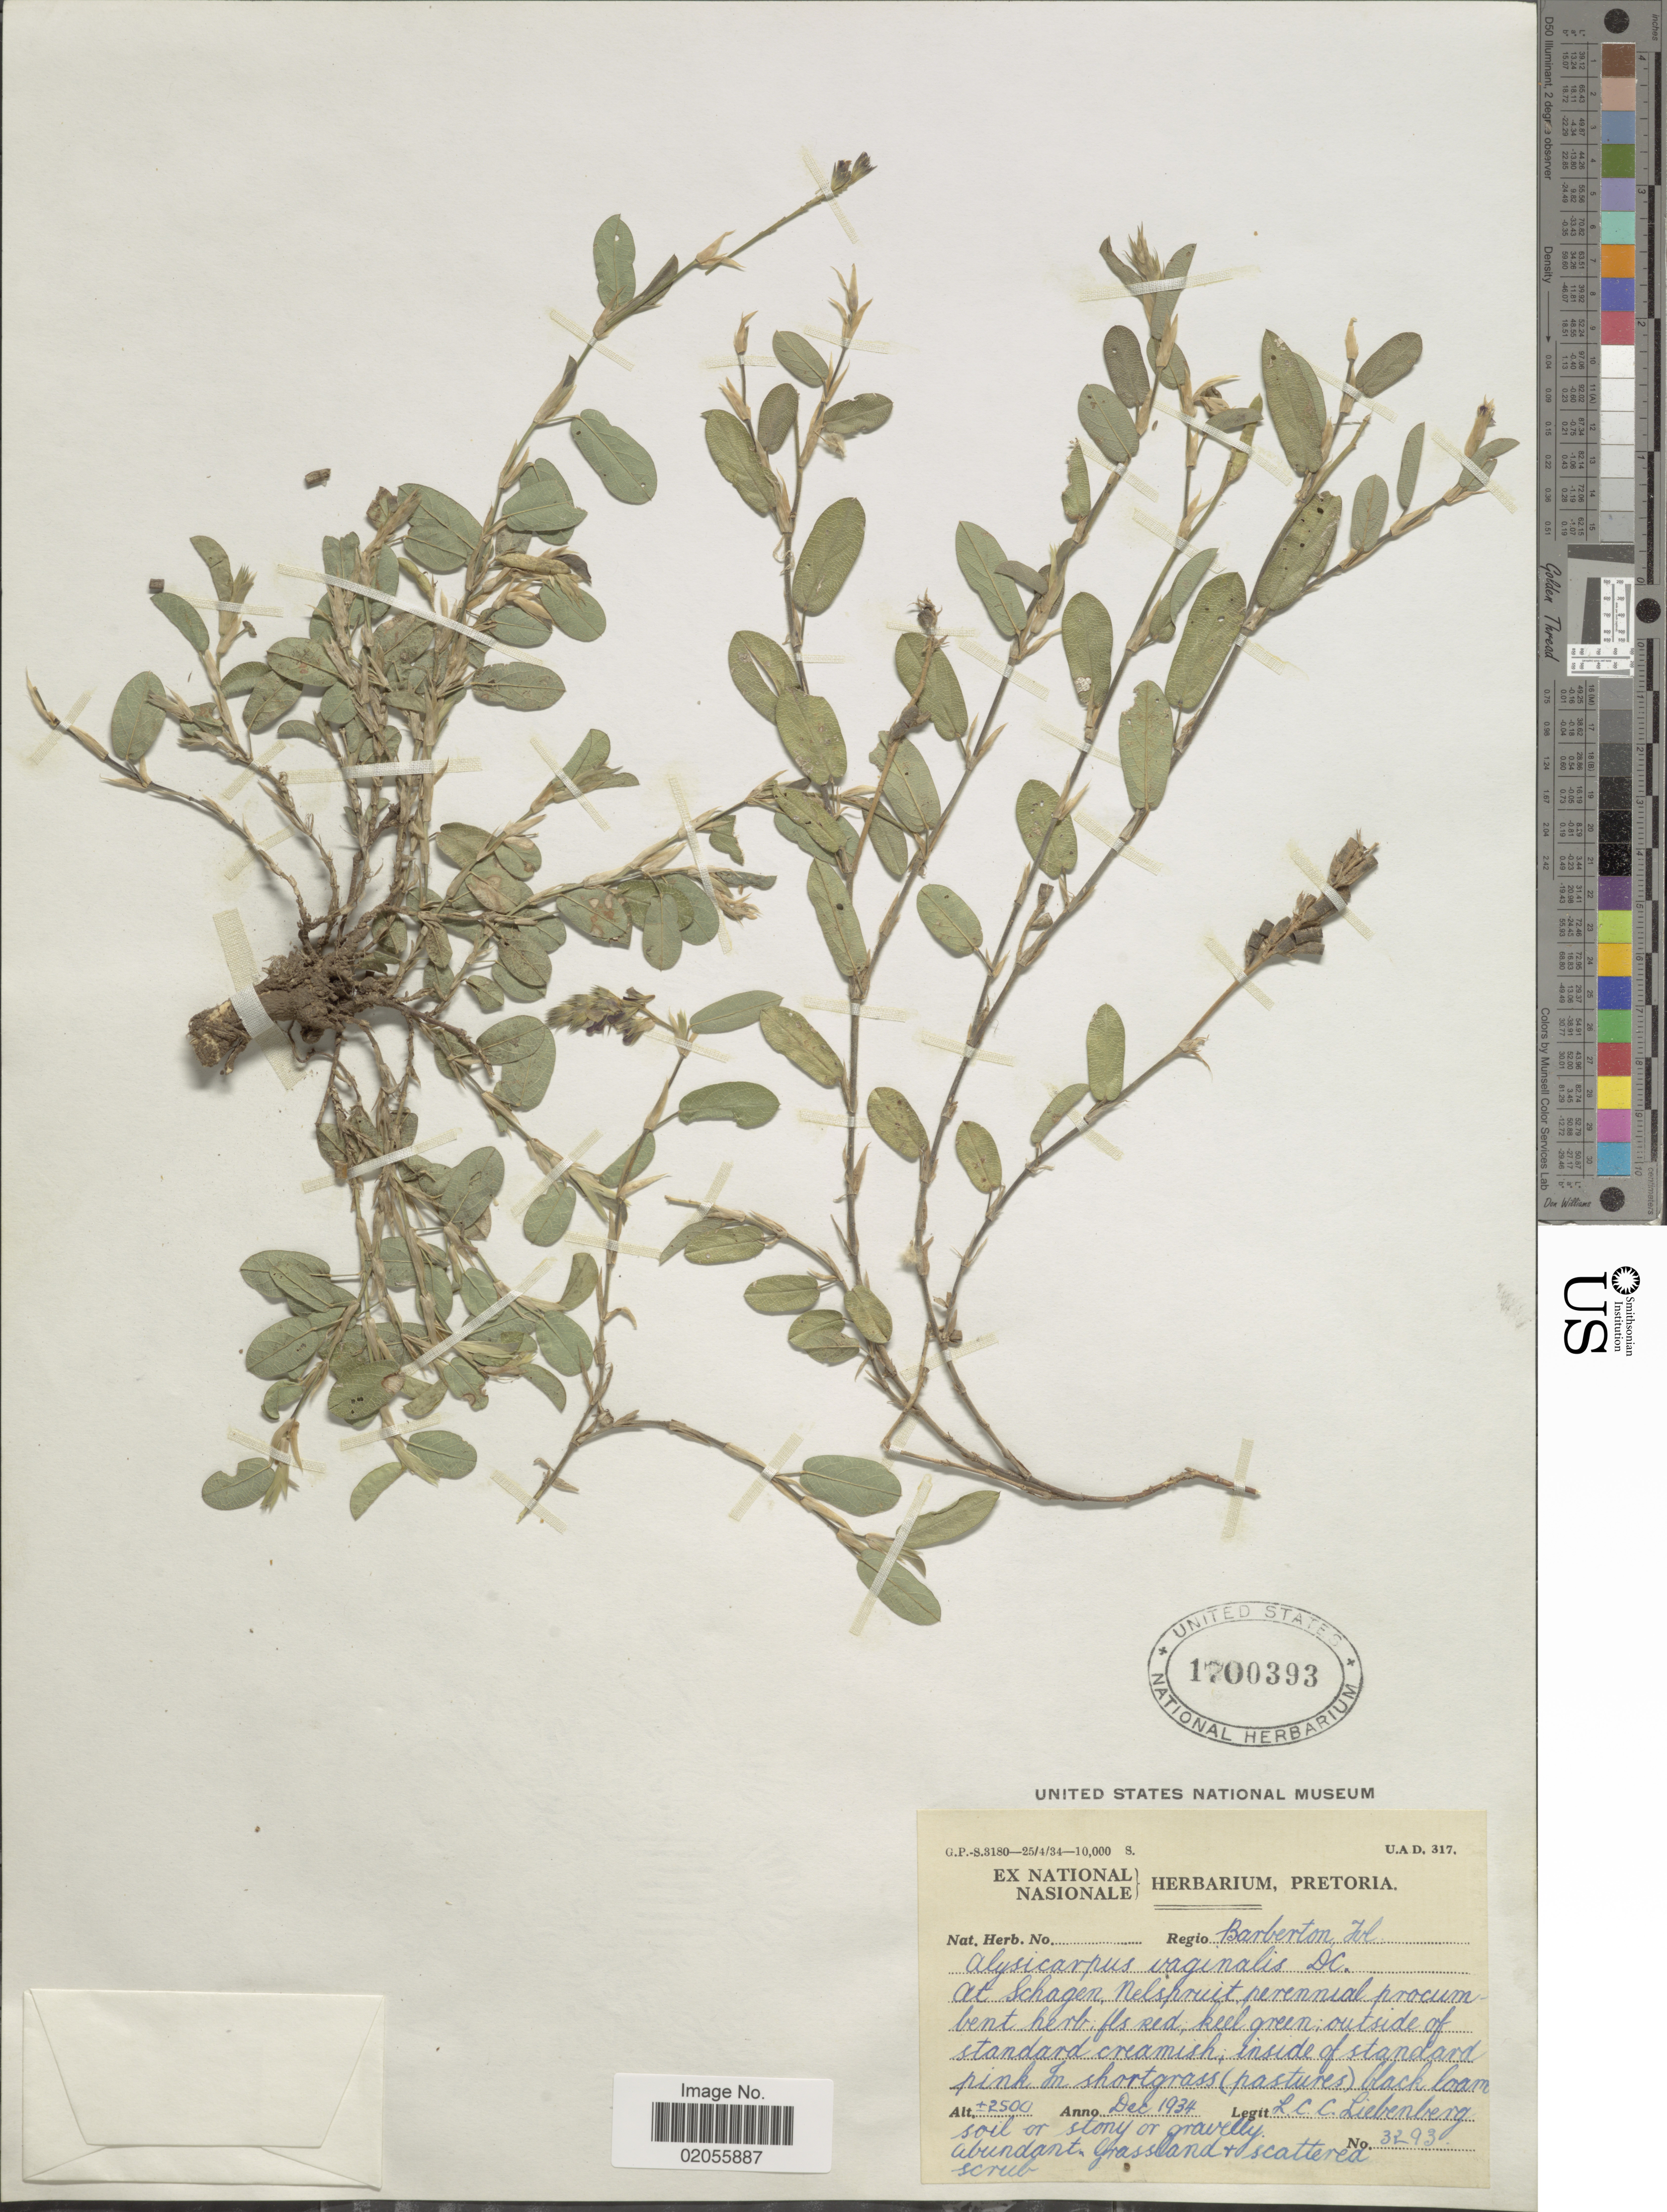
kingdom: Plantae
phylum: Tracheophyta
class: Magnoliopsida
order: Fabales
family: Fabaceae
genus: Alysicarpus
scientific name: Alysicarpus vaginalis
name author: (L.) DC.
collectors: L. Liebenberg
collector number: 3293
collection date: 1934-12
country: South Africa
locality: Regio Barberton Tvl. At Schagen Nelispruit perennial procumbent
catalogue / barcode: US 1700393